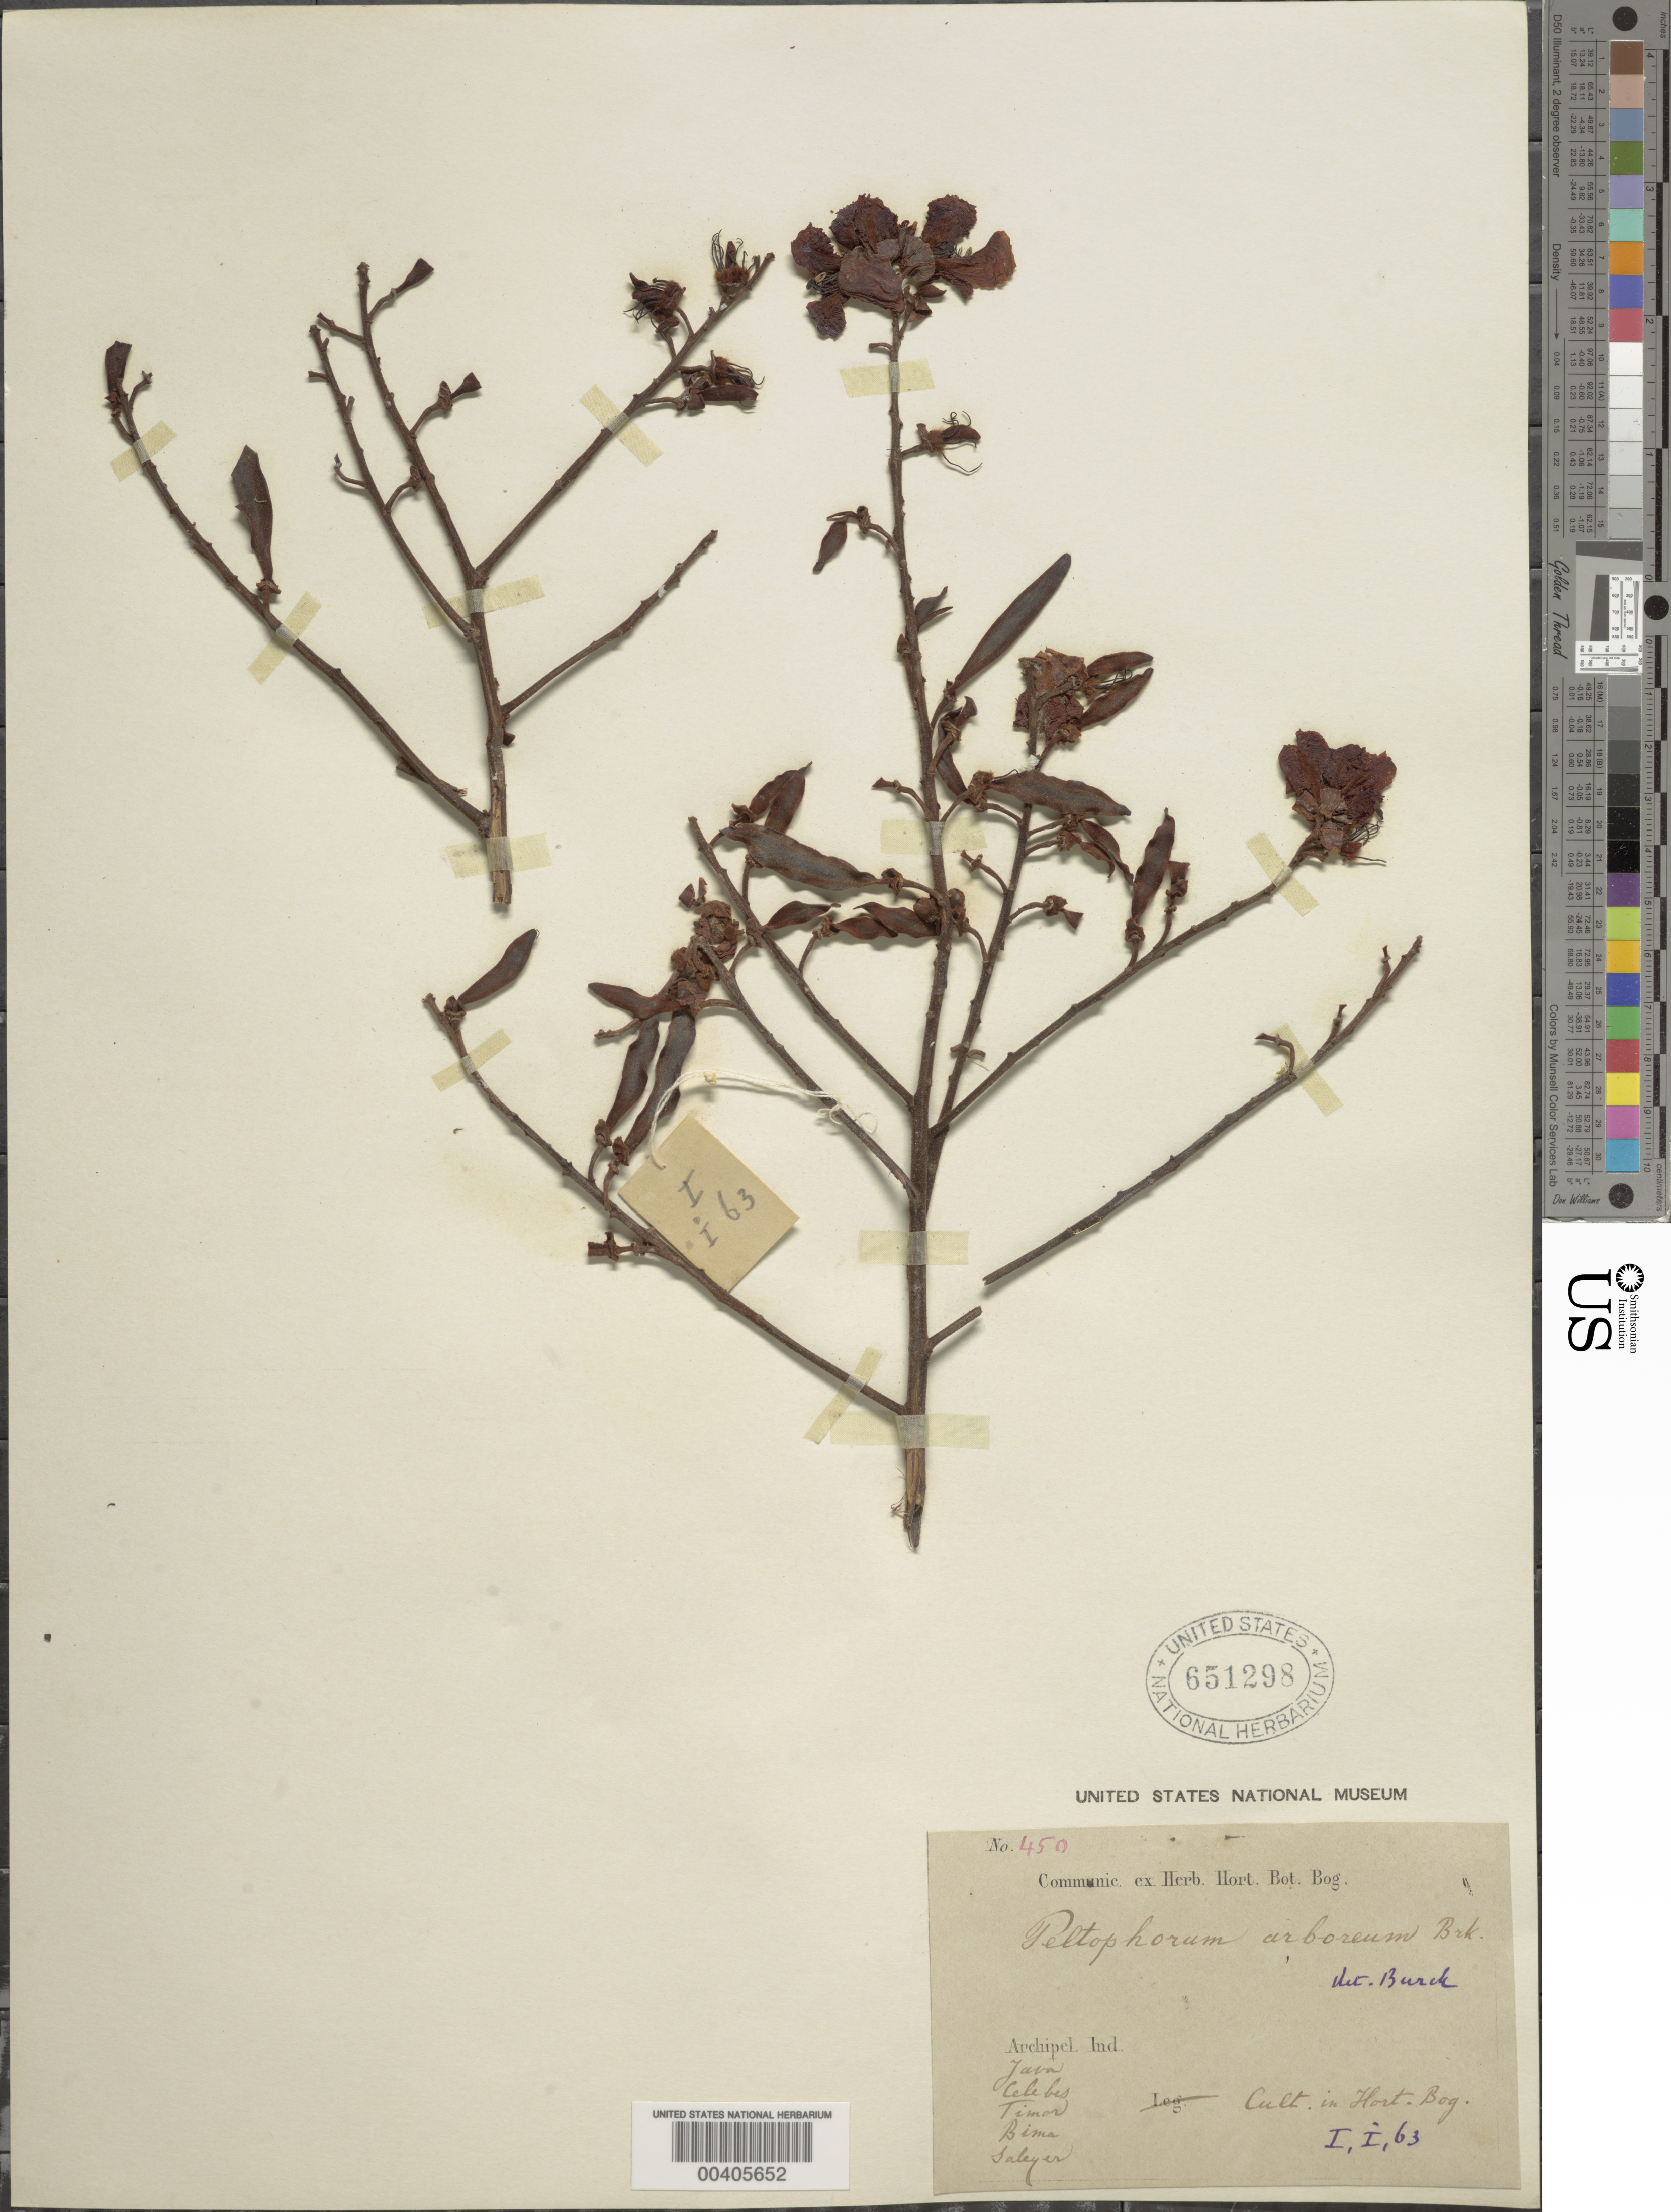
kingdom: Plantae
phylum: Tracheophyta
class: Magnoliopsida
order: Fabales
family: Fabaceae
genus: Peltophorum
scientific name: Peltophorum arboreum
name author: Burck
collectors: F. R. Fosberg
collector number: I,i,63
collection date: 1946-08-19/1946-08-21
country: Micronesia, Federated States of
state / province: Kosrae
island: Lelu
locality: Lela (Lele) Harbor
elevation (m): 1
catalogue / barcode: US 651298